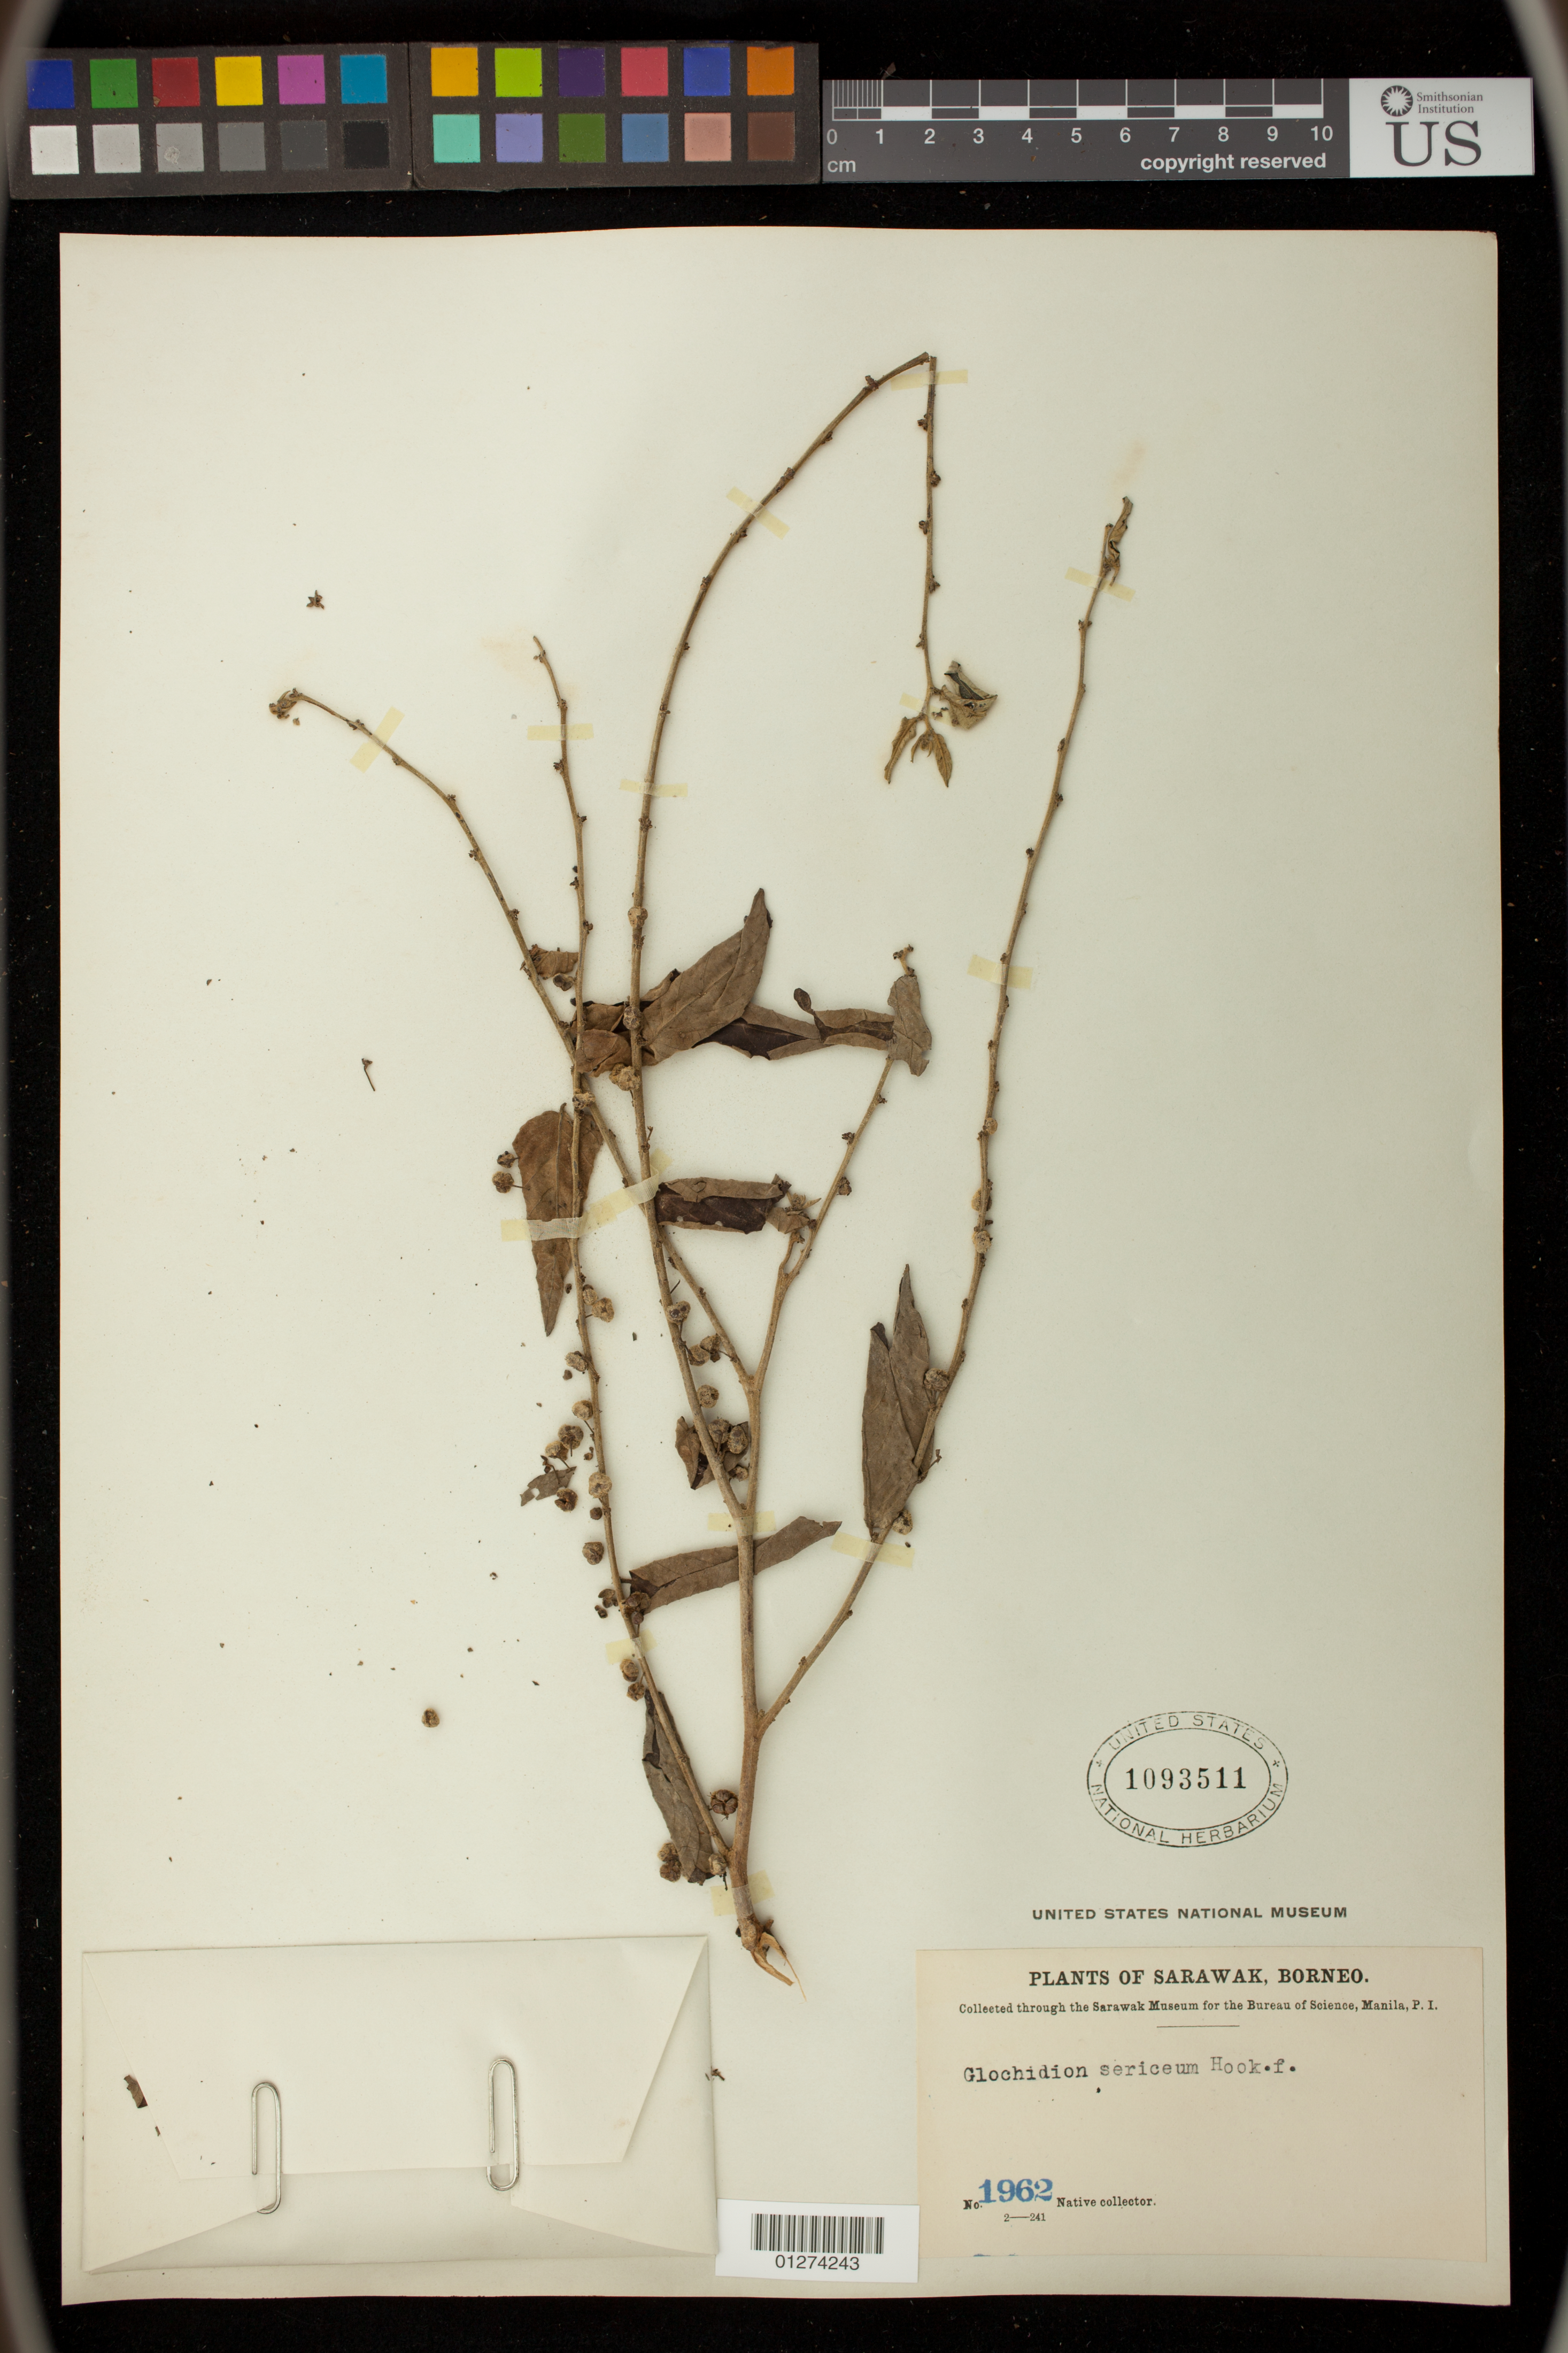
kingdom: Plantae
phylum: Tracheophyta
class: Magnoliopsida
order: Malpighiales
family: Phyllanthaceae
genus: Glochidion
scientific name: Glochidion sericeum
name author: (Blume) Zoll. & Moritzi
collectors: Native collector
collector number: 1962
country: Malaysia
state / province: Sarawak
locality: Sarawak, Borneo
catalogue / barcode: US 1093511